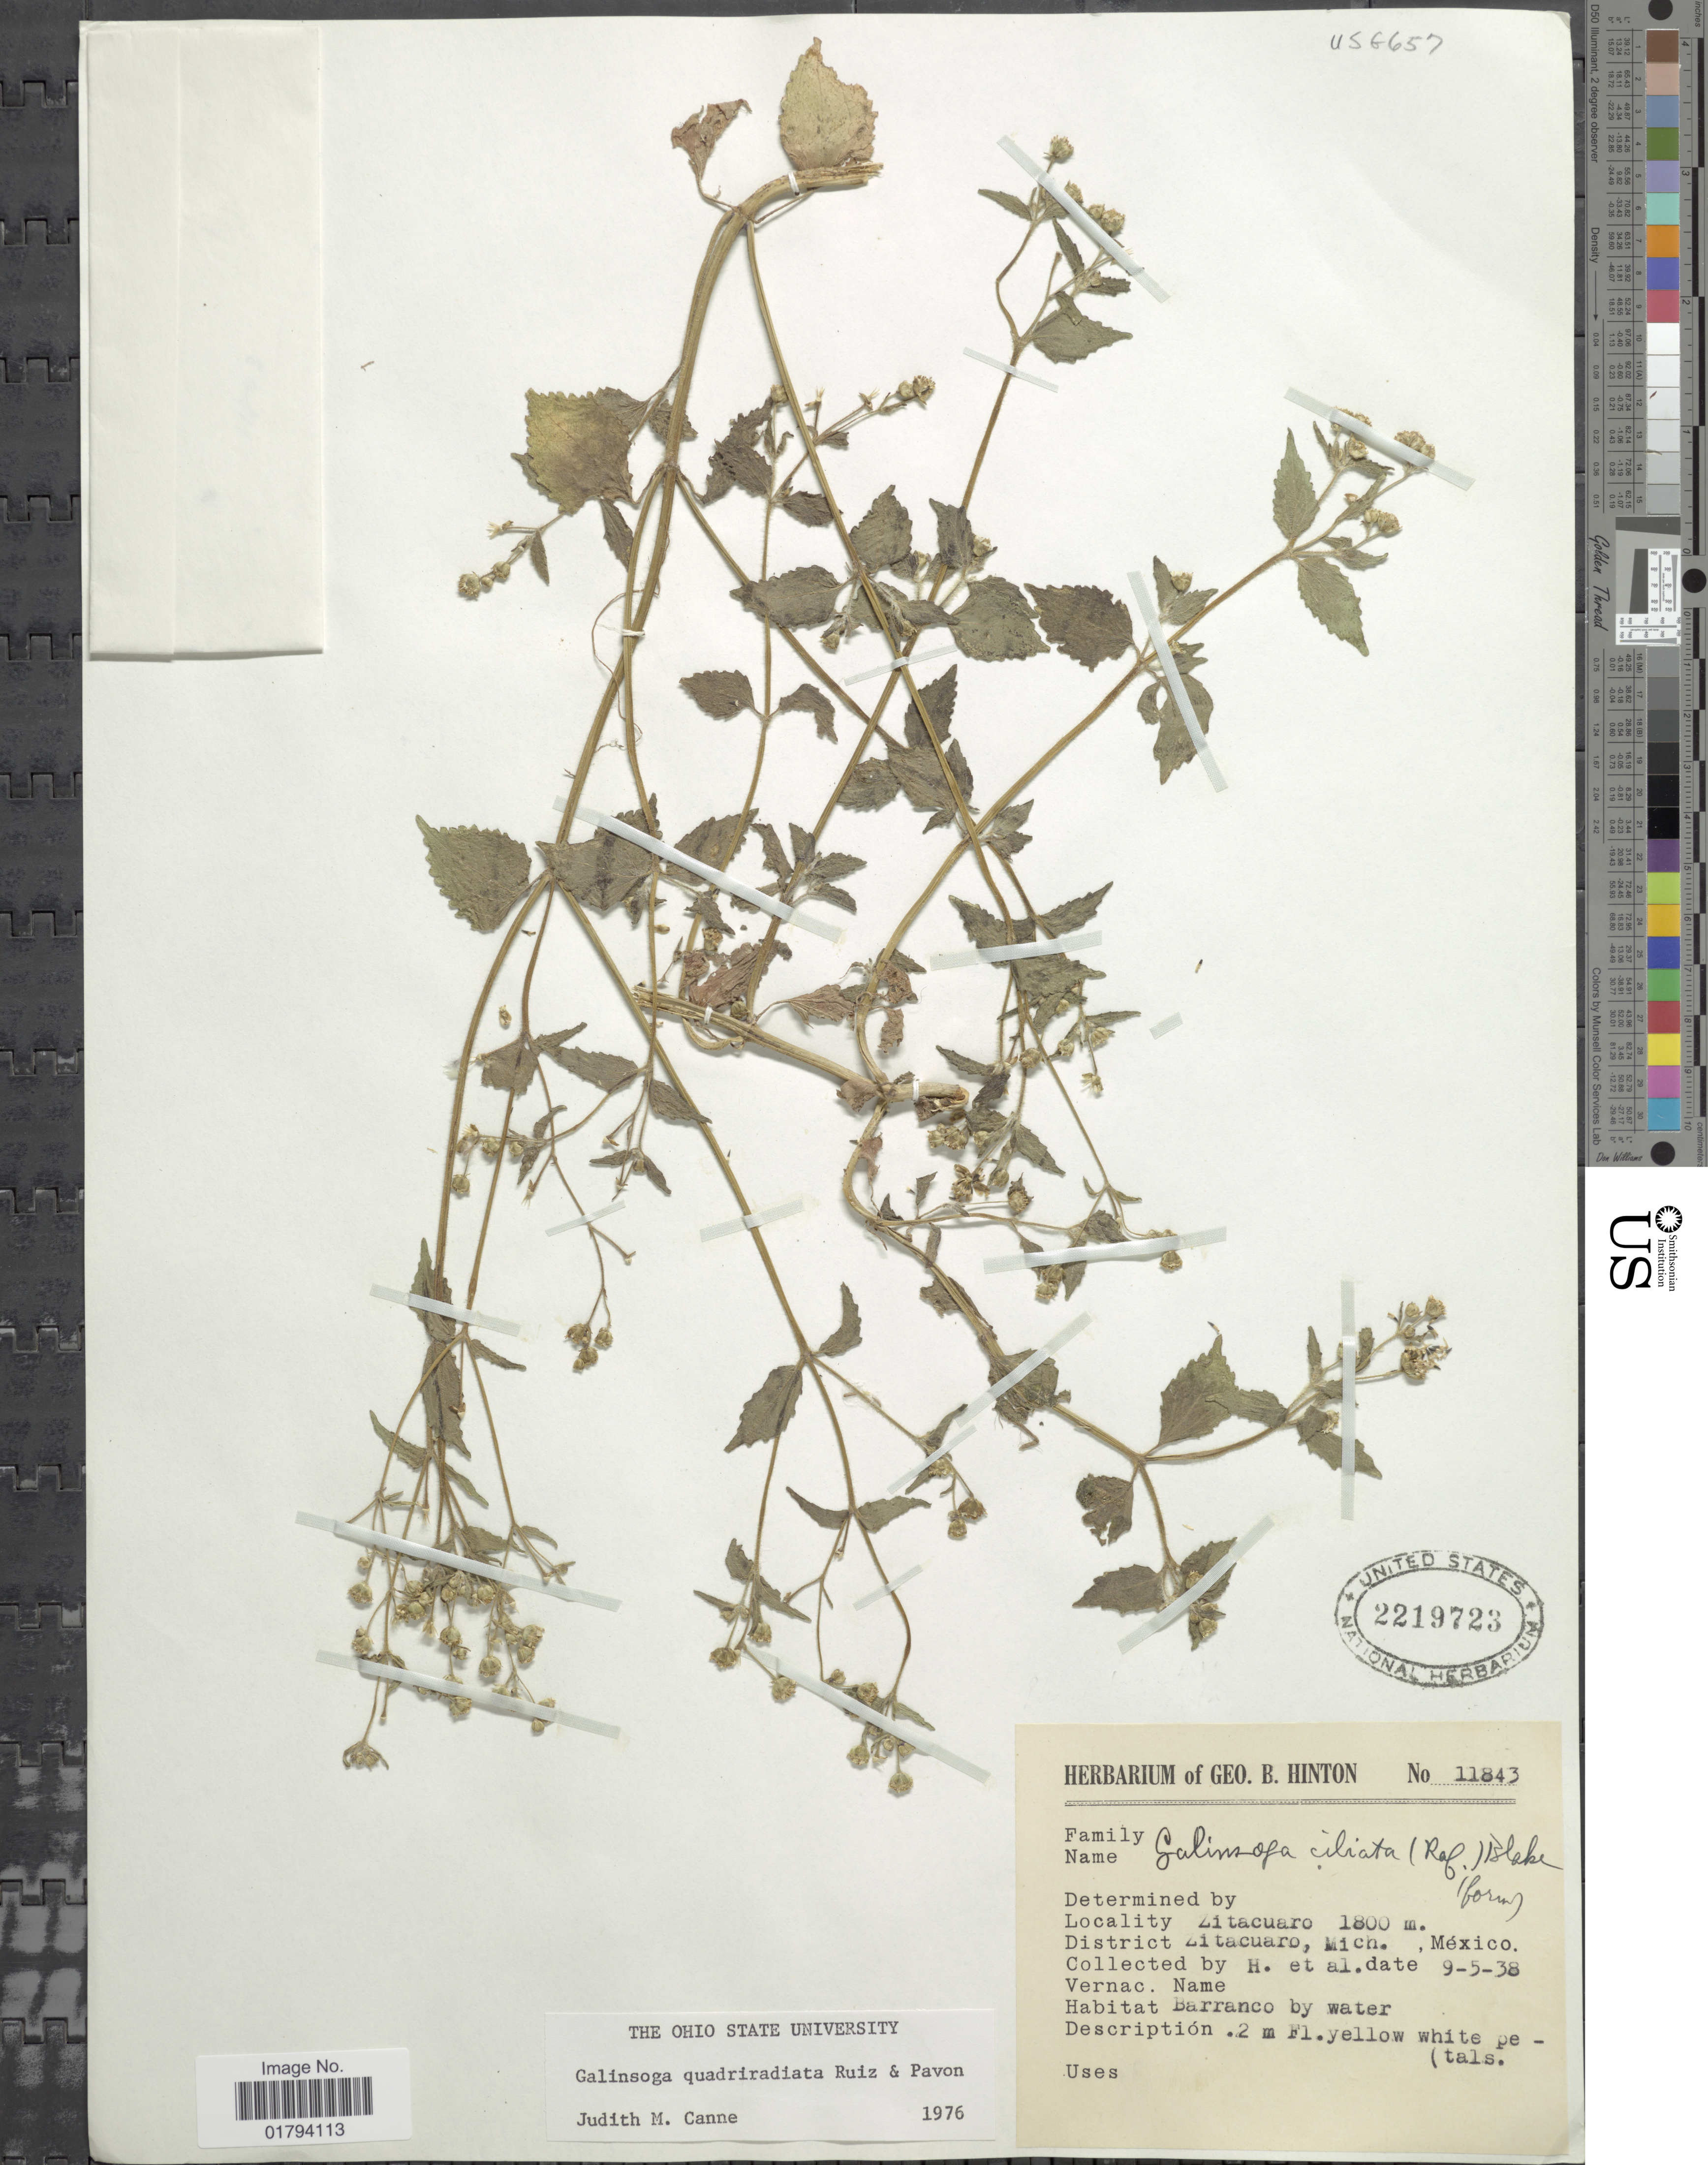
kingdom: Plantae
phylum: Tracheophyta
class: Magnoliopsida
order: Asterales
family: Asteraceae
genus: Galinsoga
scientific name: Galinsoga quadriradiata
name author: Ruiz & Pav.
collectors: G. B. Hinton & et al.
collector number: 11843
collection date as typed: Transcribed d/m/y: 5/9/38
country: Mexico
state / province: Michoacán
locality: Zitacuaro, District Zitacuaro, barranco by water.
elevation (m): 1800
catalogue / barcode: US 2219723